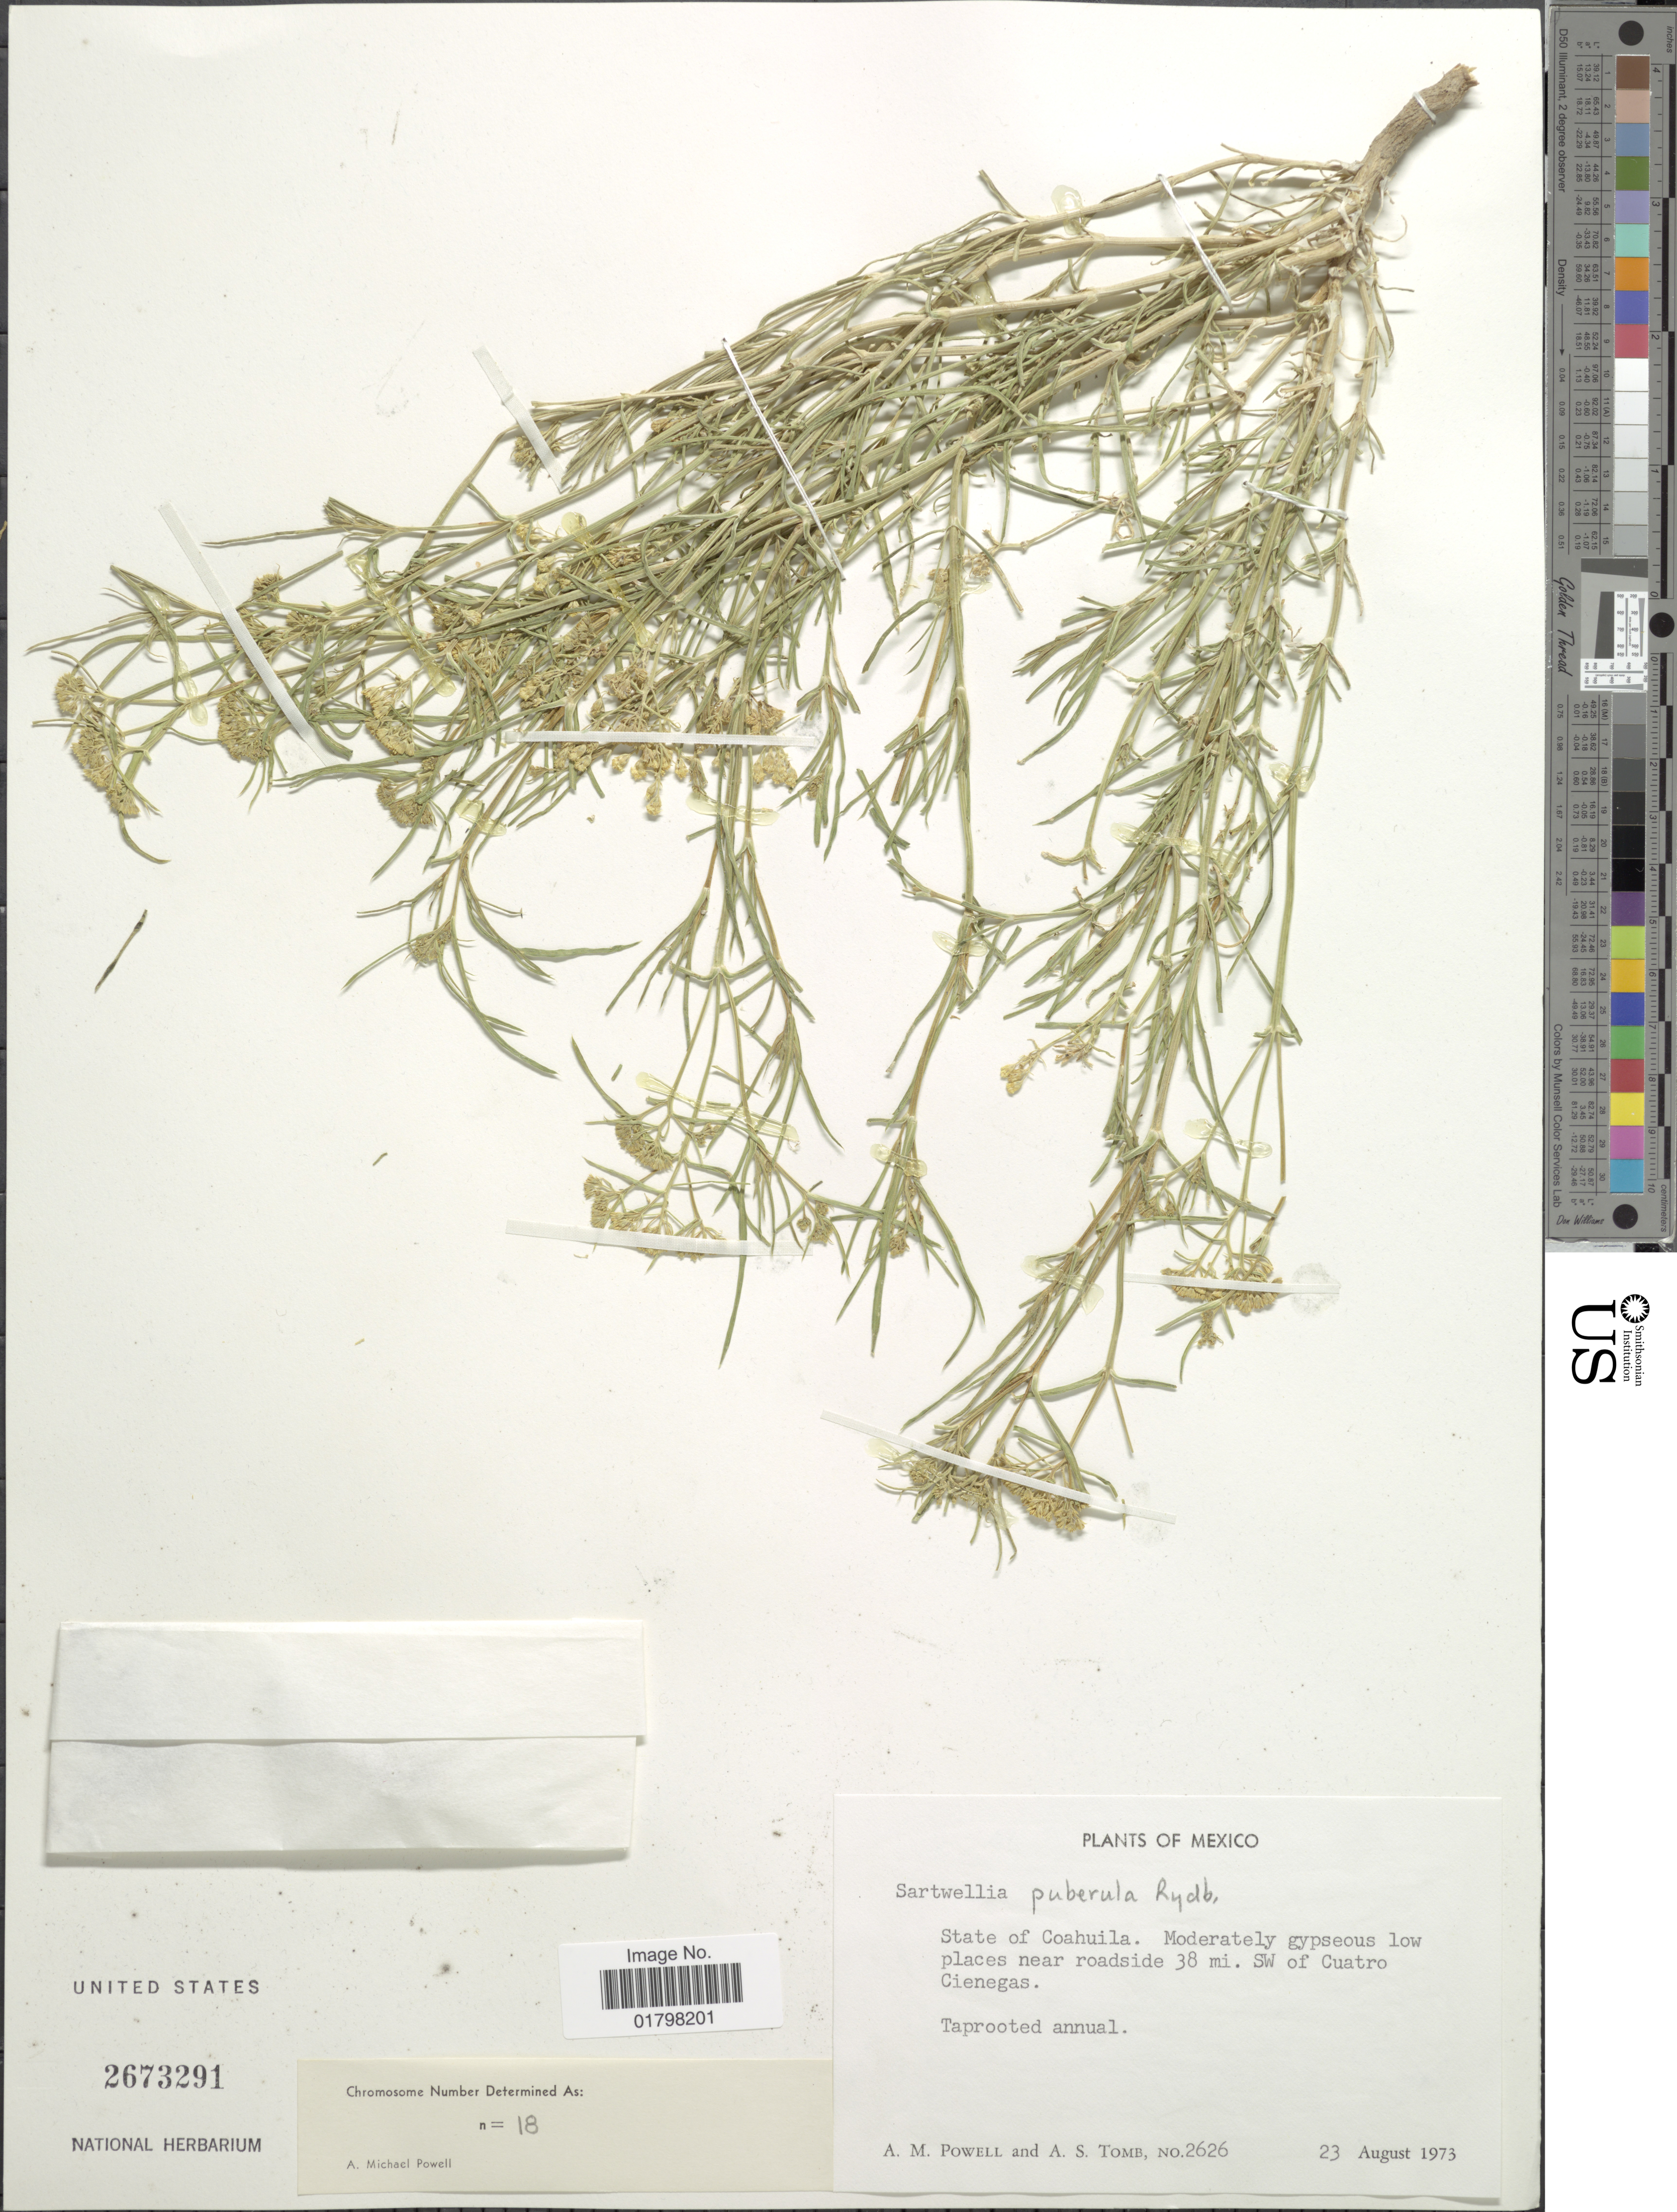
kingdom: Plantae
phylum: Tracheophyta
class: Magnoliopsida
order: Asterales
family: Asteraceae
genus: Sartwellia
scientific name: Sartwellia puberula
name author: Rydb.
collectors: A. M. Powell & A. Tomb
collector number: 2626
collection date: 1973-08-23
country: Mexico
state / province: Coahuila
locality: State of Coahuila. Moderately gypseous low places near roadside 38 mi. SW of Cuatro Cienegas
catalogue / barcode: US 2673291